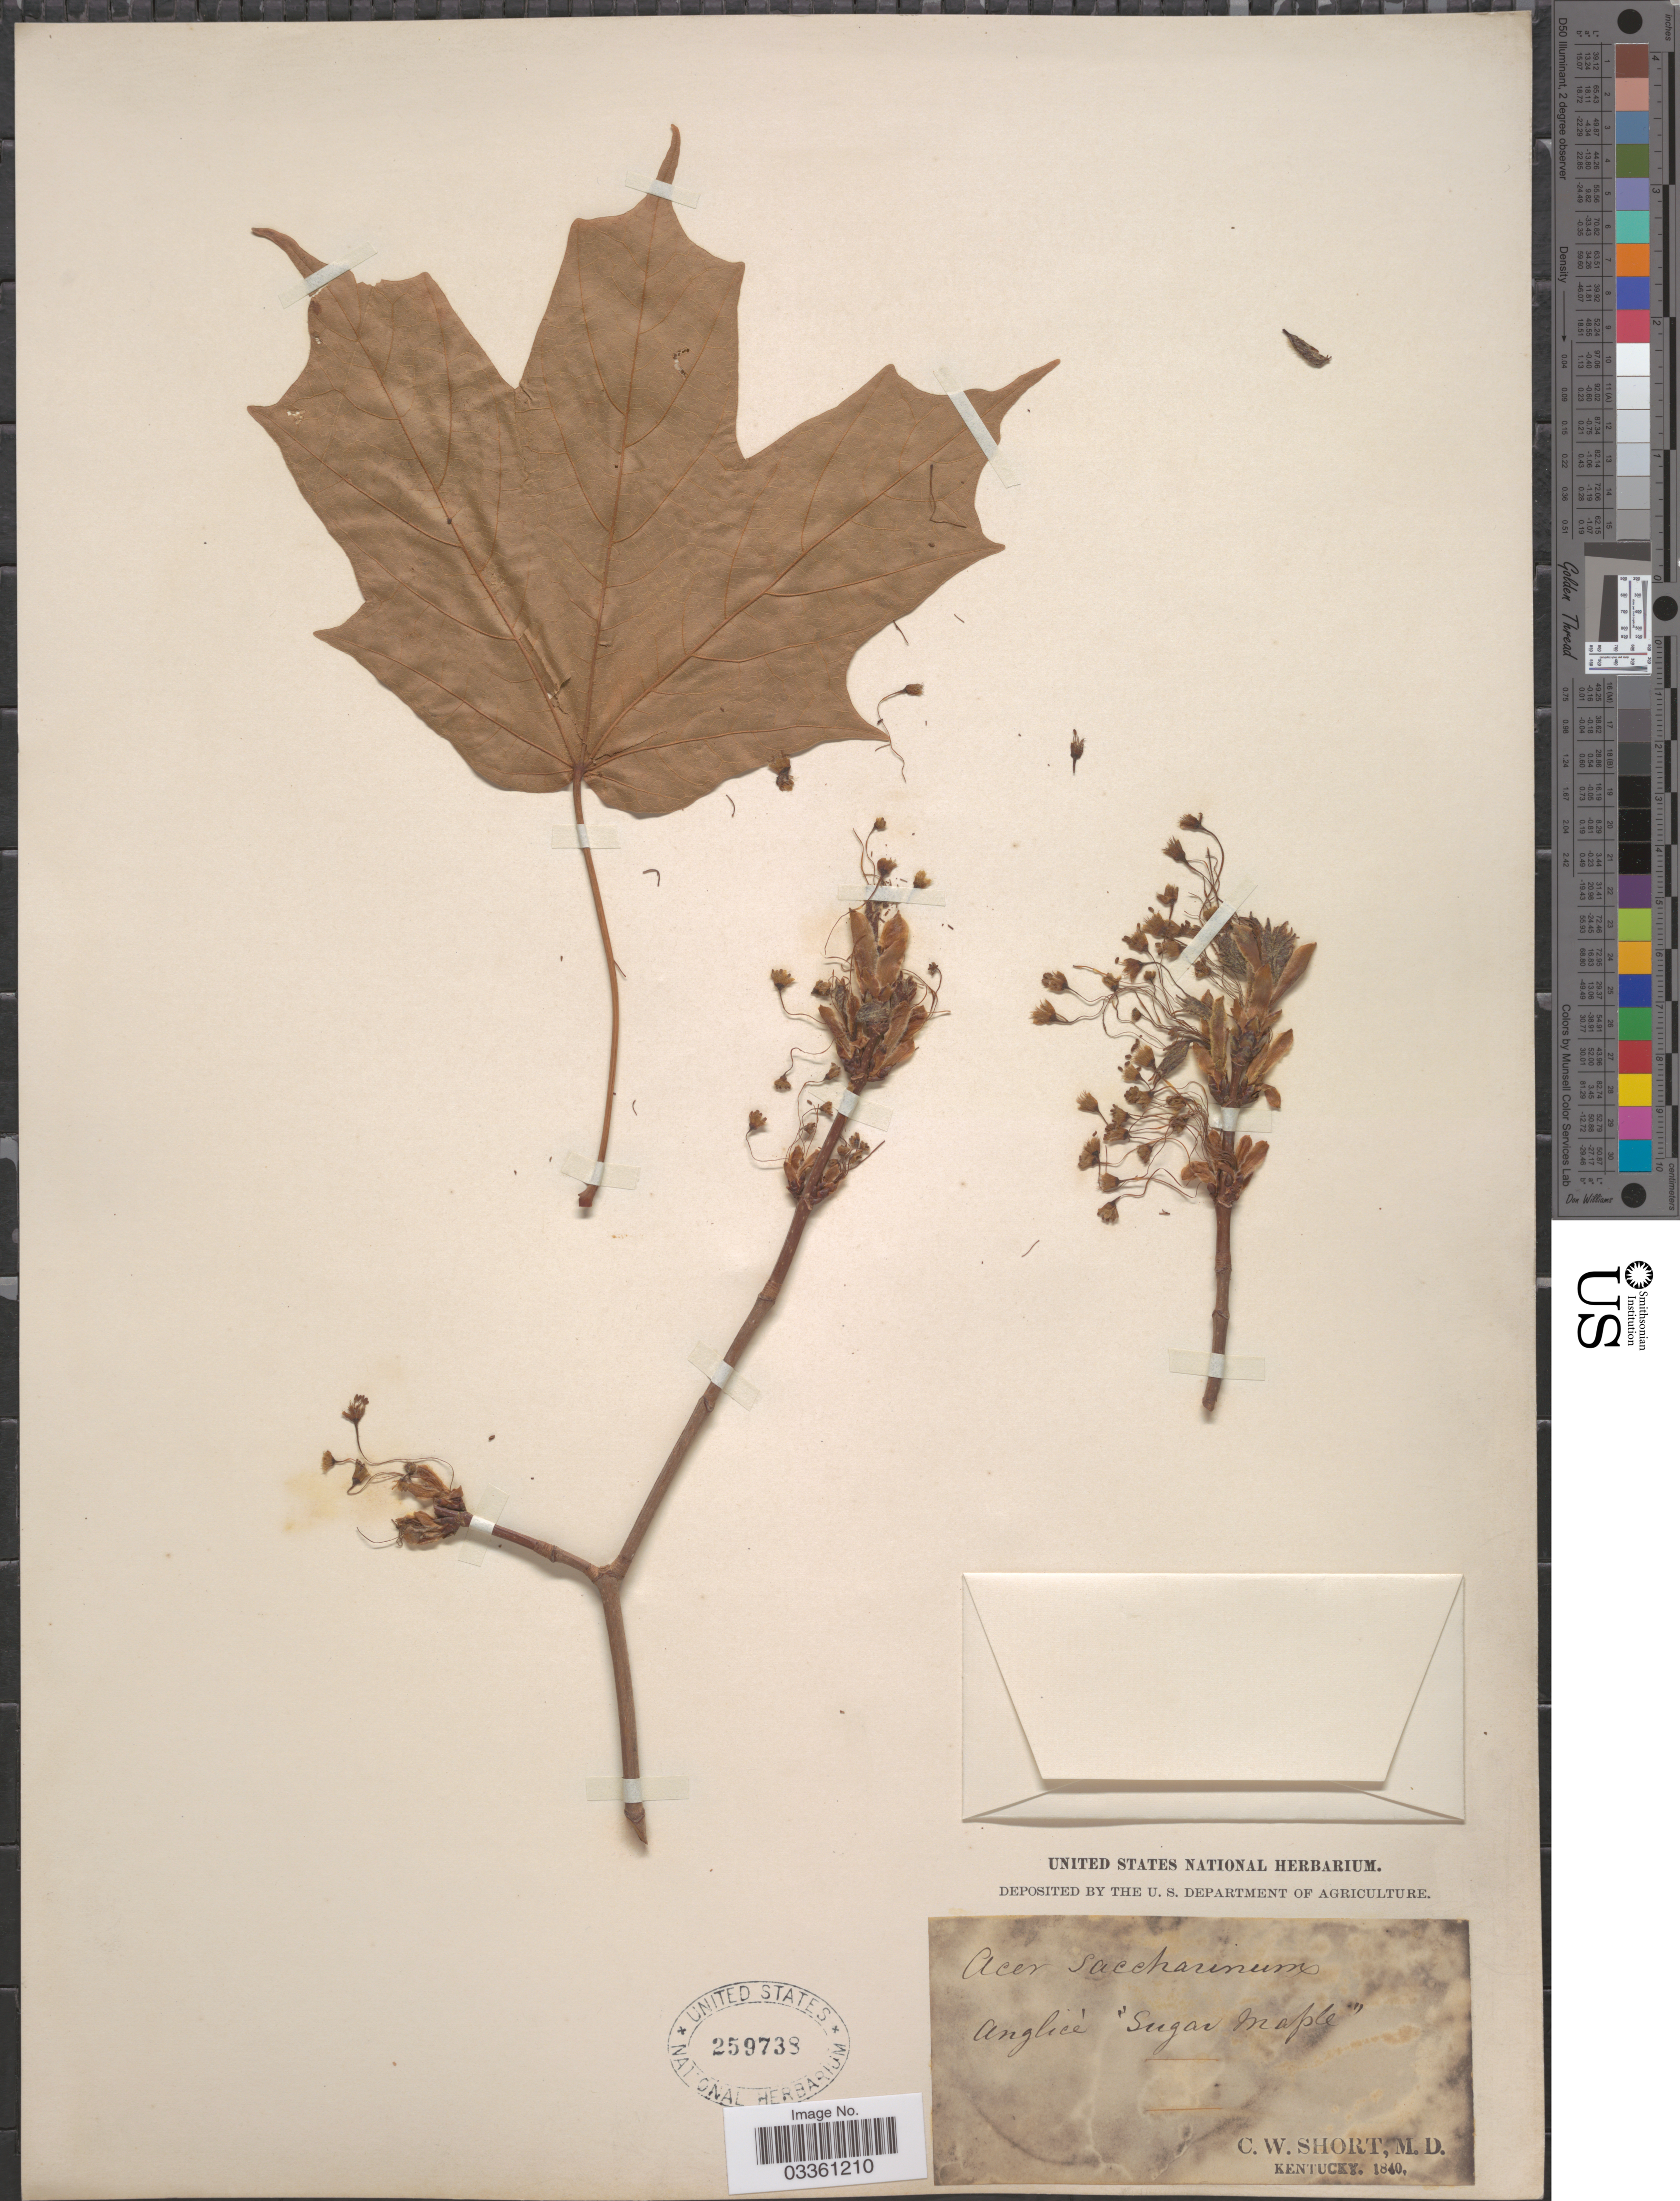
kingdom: Plantae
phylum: Tracheophyta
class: Magnoliopsida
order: Sapindales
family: Sapindaceae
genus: Acer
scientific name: Acer saccharum subsp. nigrum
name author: (F. Michx.) Desmarais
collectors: C. W. Short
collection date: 1840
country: United States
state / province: Kentucky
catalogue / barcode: US 259738